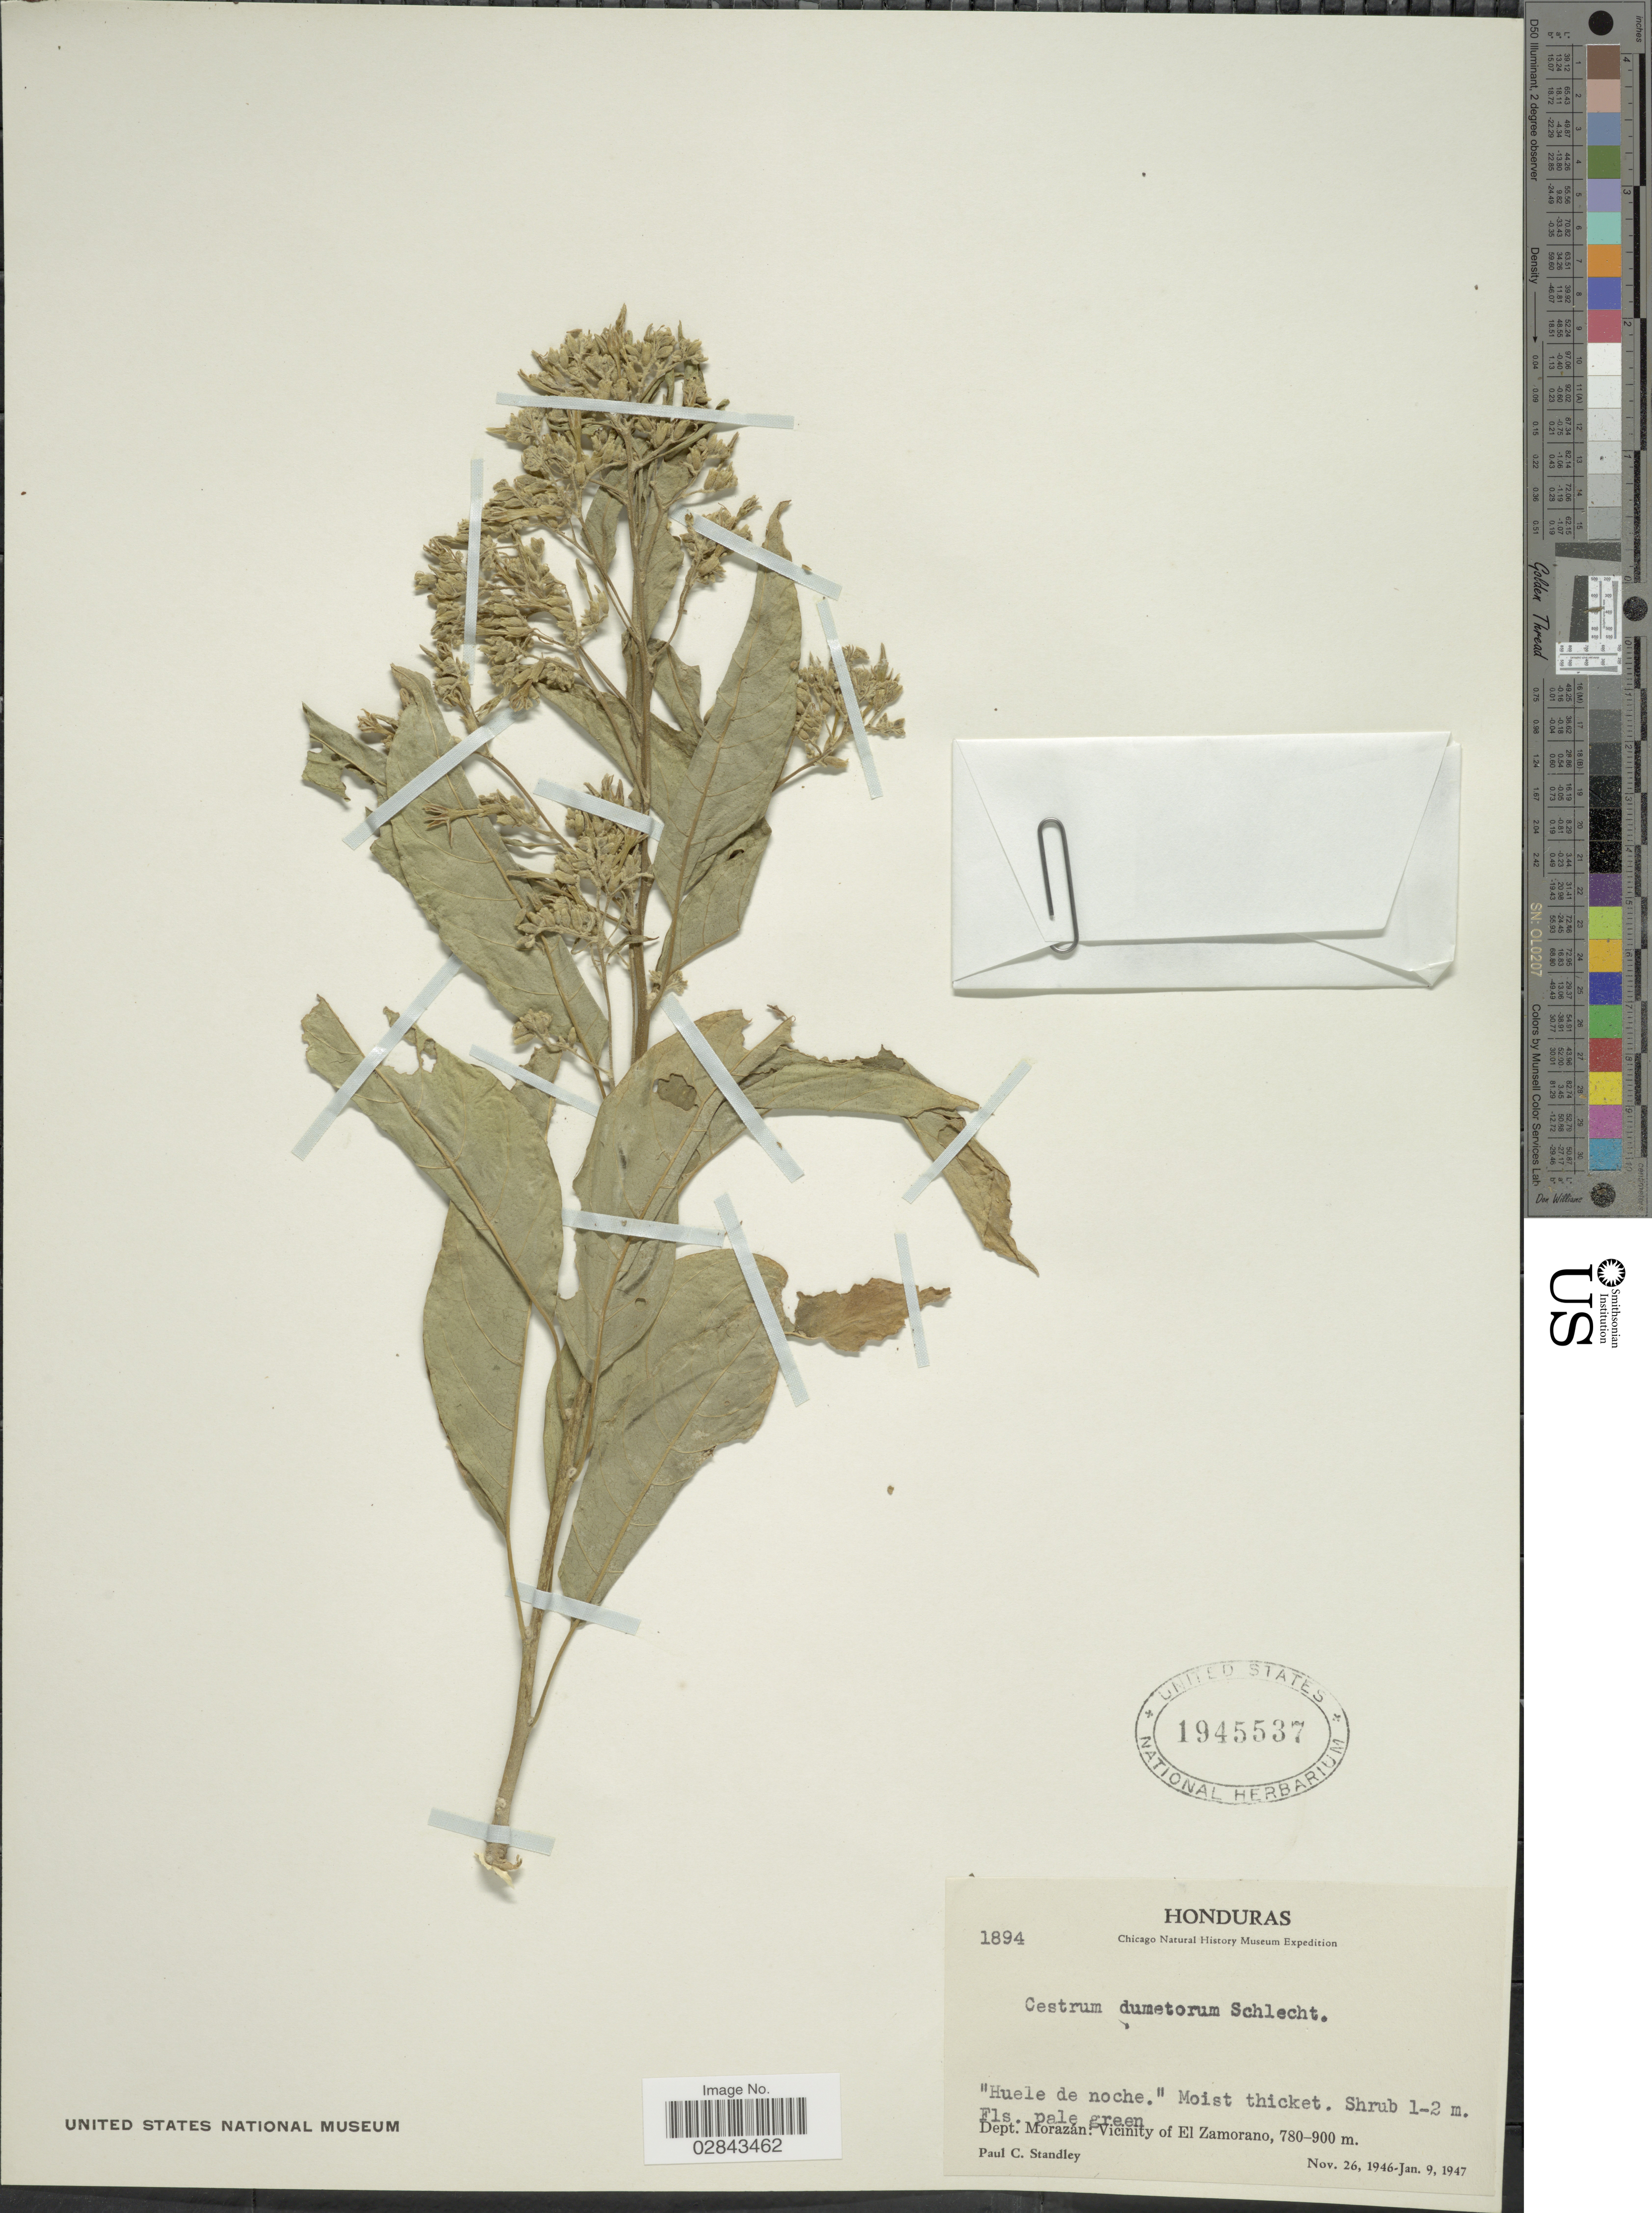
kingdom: Plantae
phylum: Tracheophyta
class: Magnoliopsida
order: Solanales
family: Solanaceae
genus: Cestrum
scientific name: Cestrum dumetorum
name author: Schltdl.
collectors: P. C. Standley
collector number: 1894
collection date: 1946-11-26/1947-01-09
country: Honduras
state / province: Fco. Morazán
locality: Dept. Morazán: Vicinity of El Zamorano.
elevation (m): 780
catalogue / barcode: US 1945537